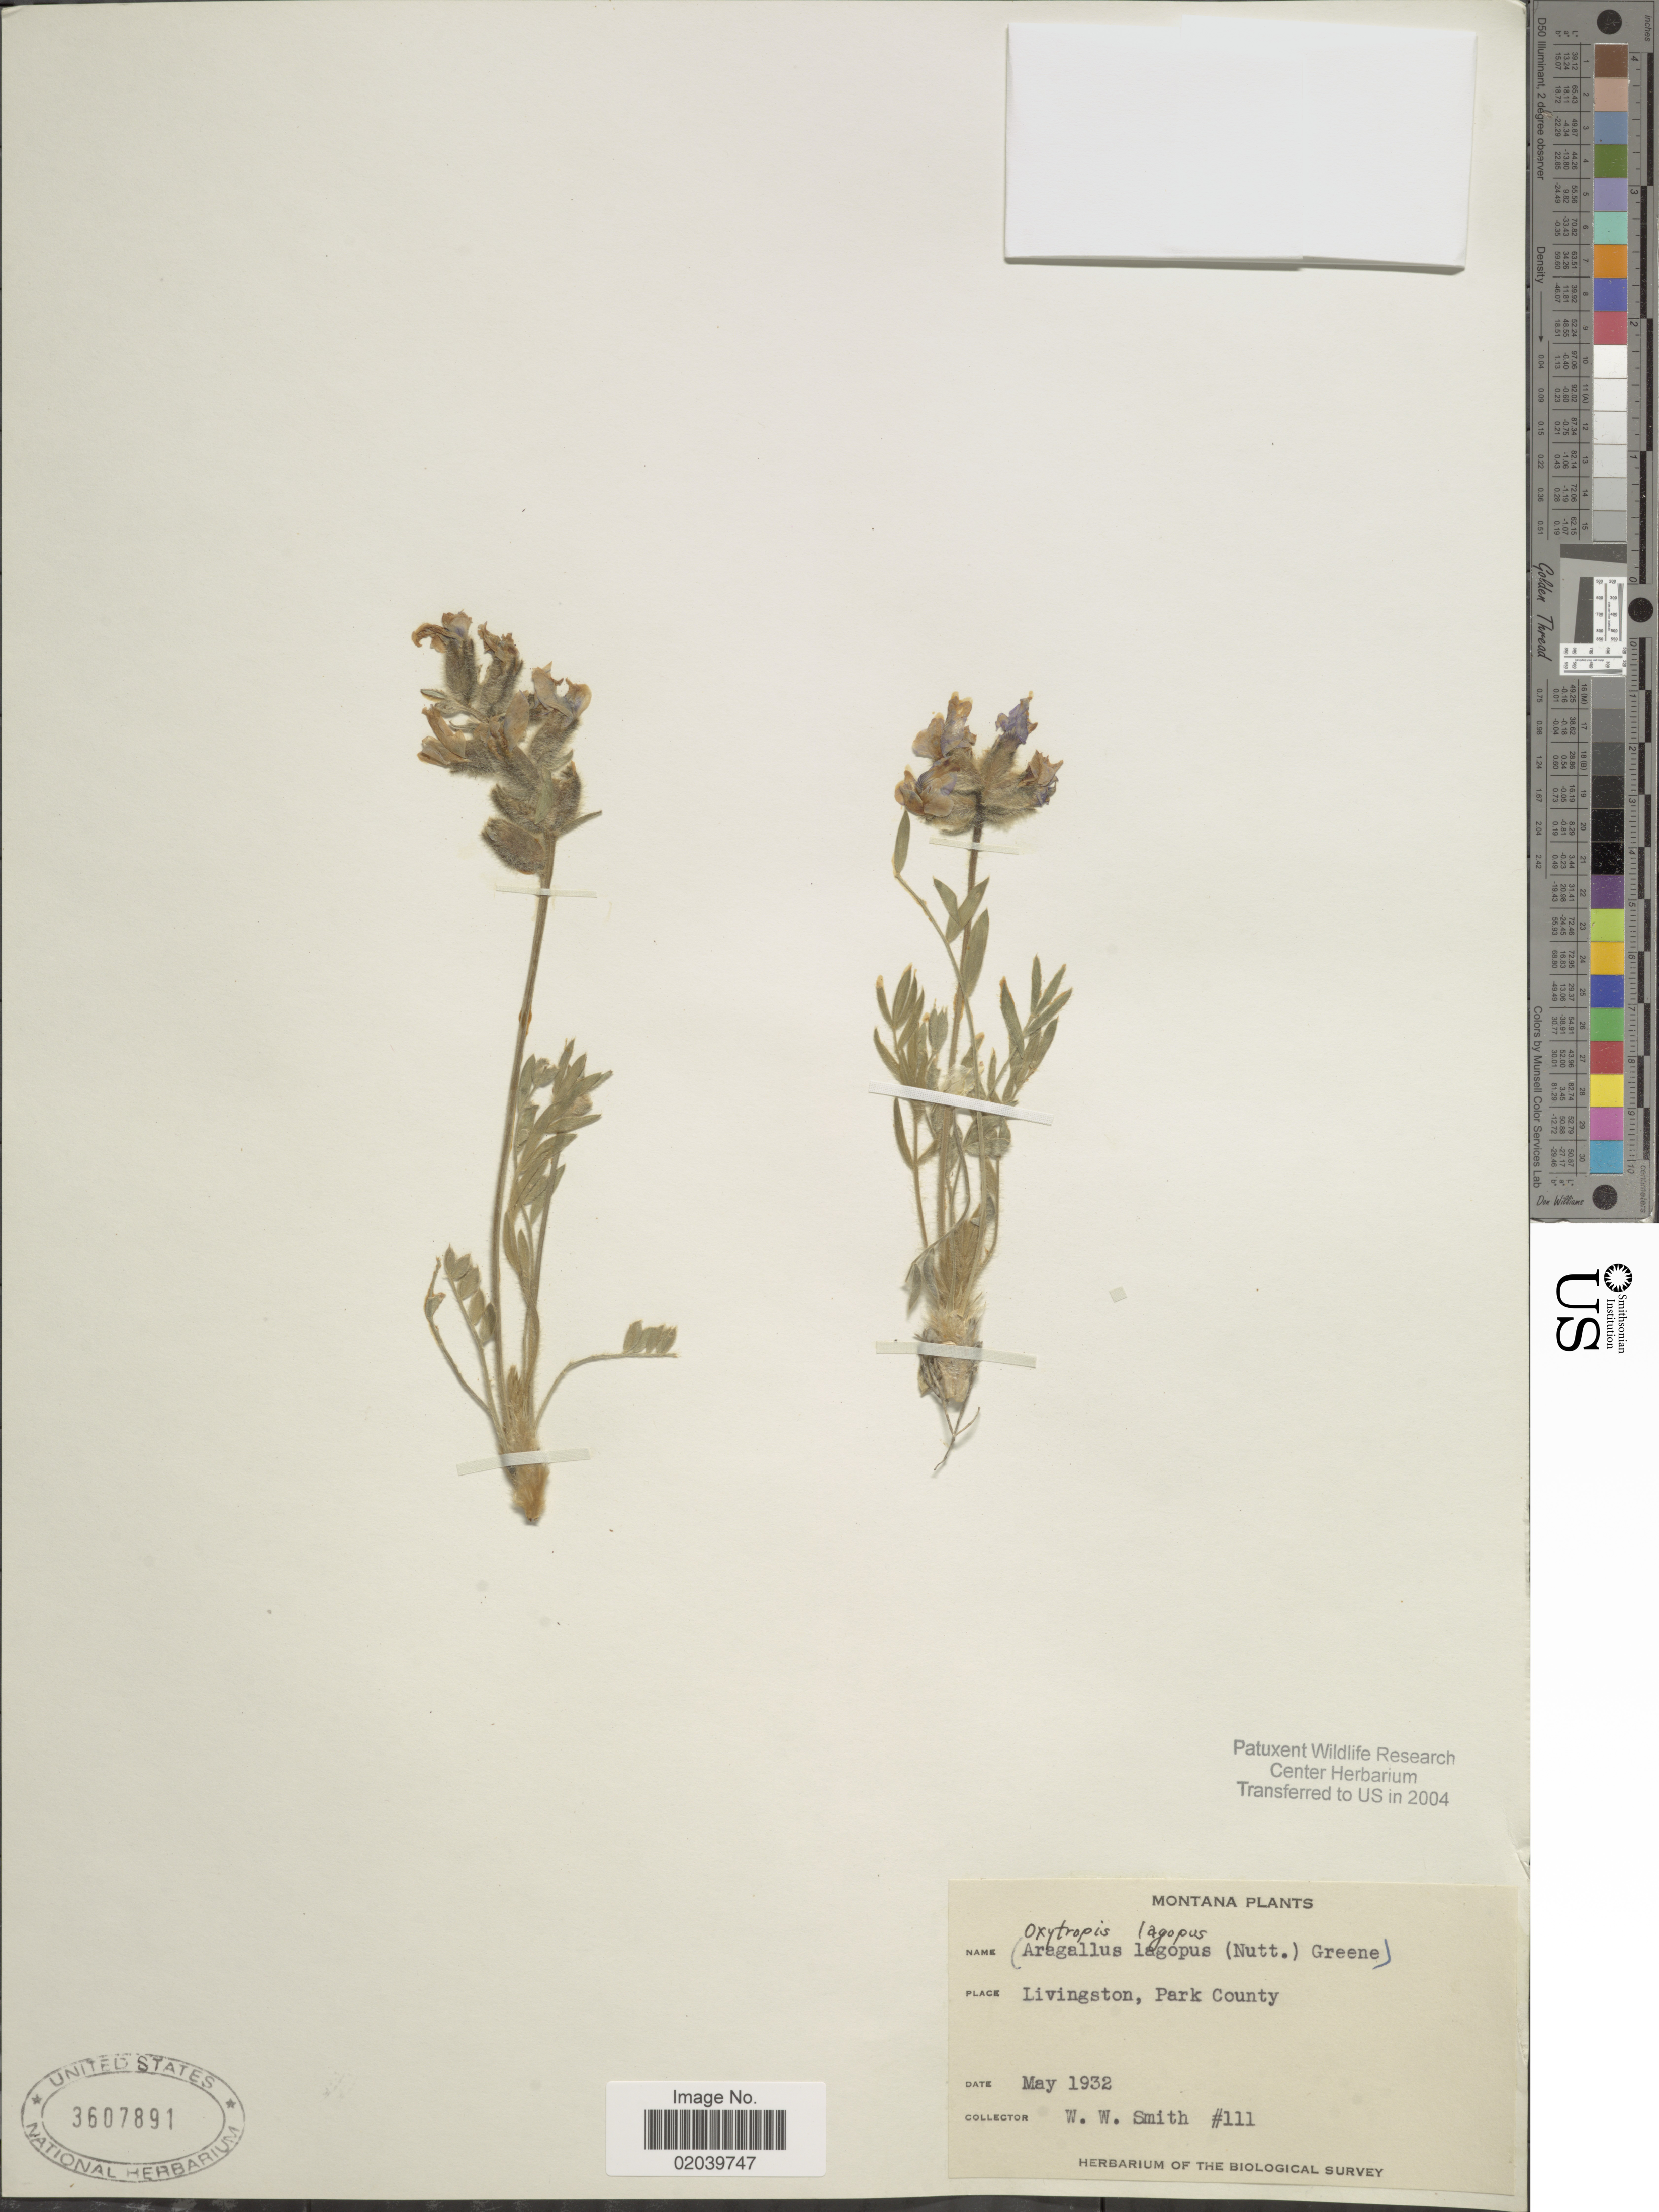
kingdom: Plantae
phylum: Tracheophyta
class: Magnoliopsida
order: Fabales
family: Fabaceae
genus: Oxytropis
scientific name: Oxytropis lagopus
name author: Nutt.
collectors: W. W. Smith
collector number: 111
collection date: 1932-05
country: United States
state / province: Montana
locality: Livingston, Park County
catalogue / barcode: US 3607891